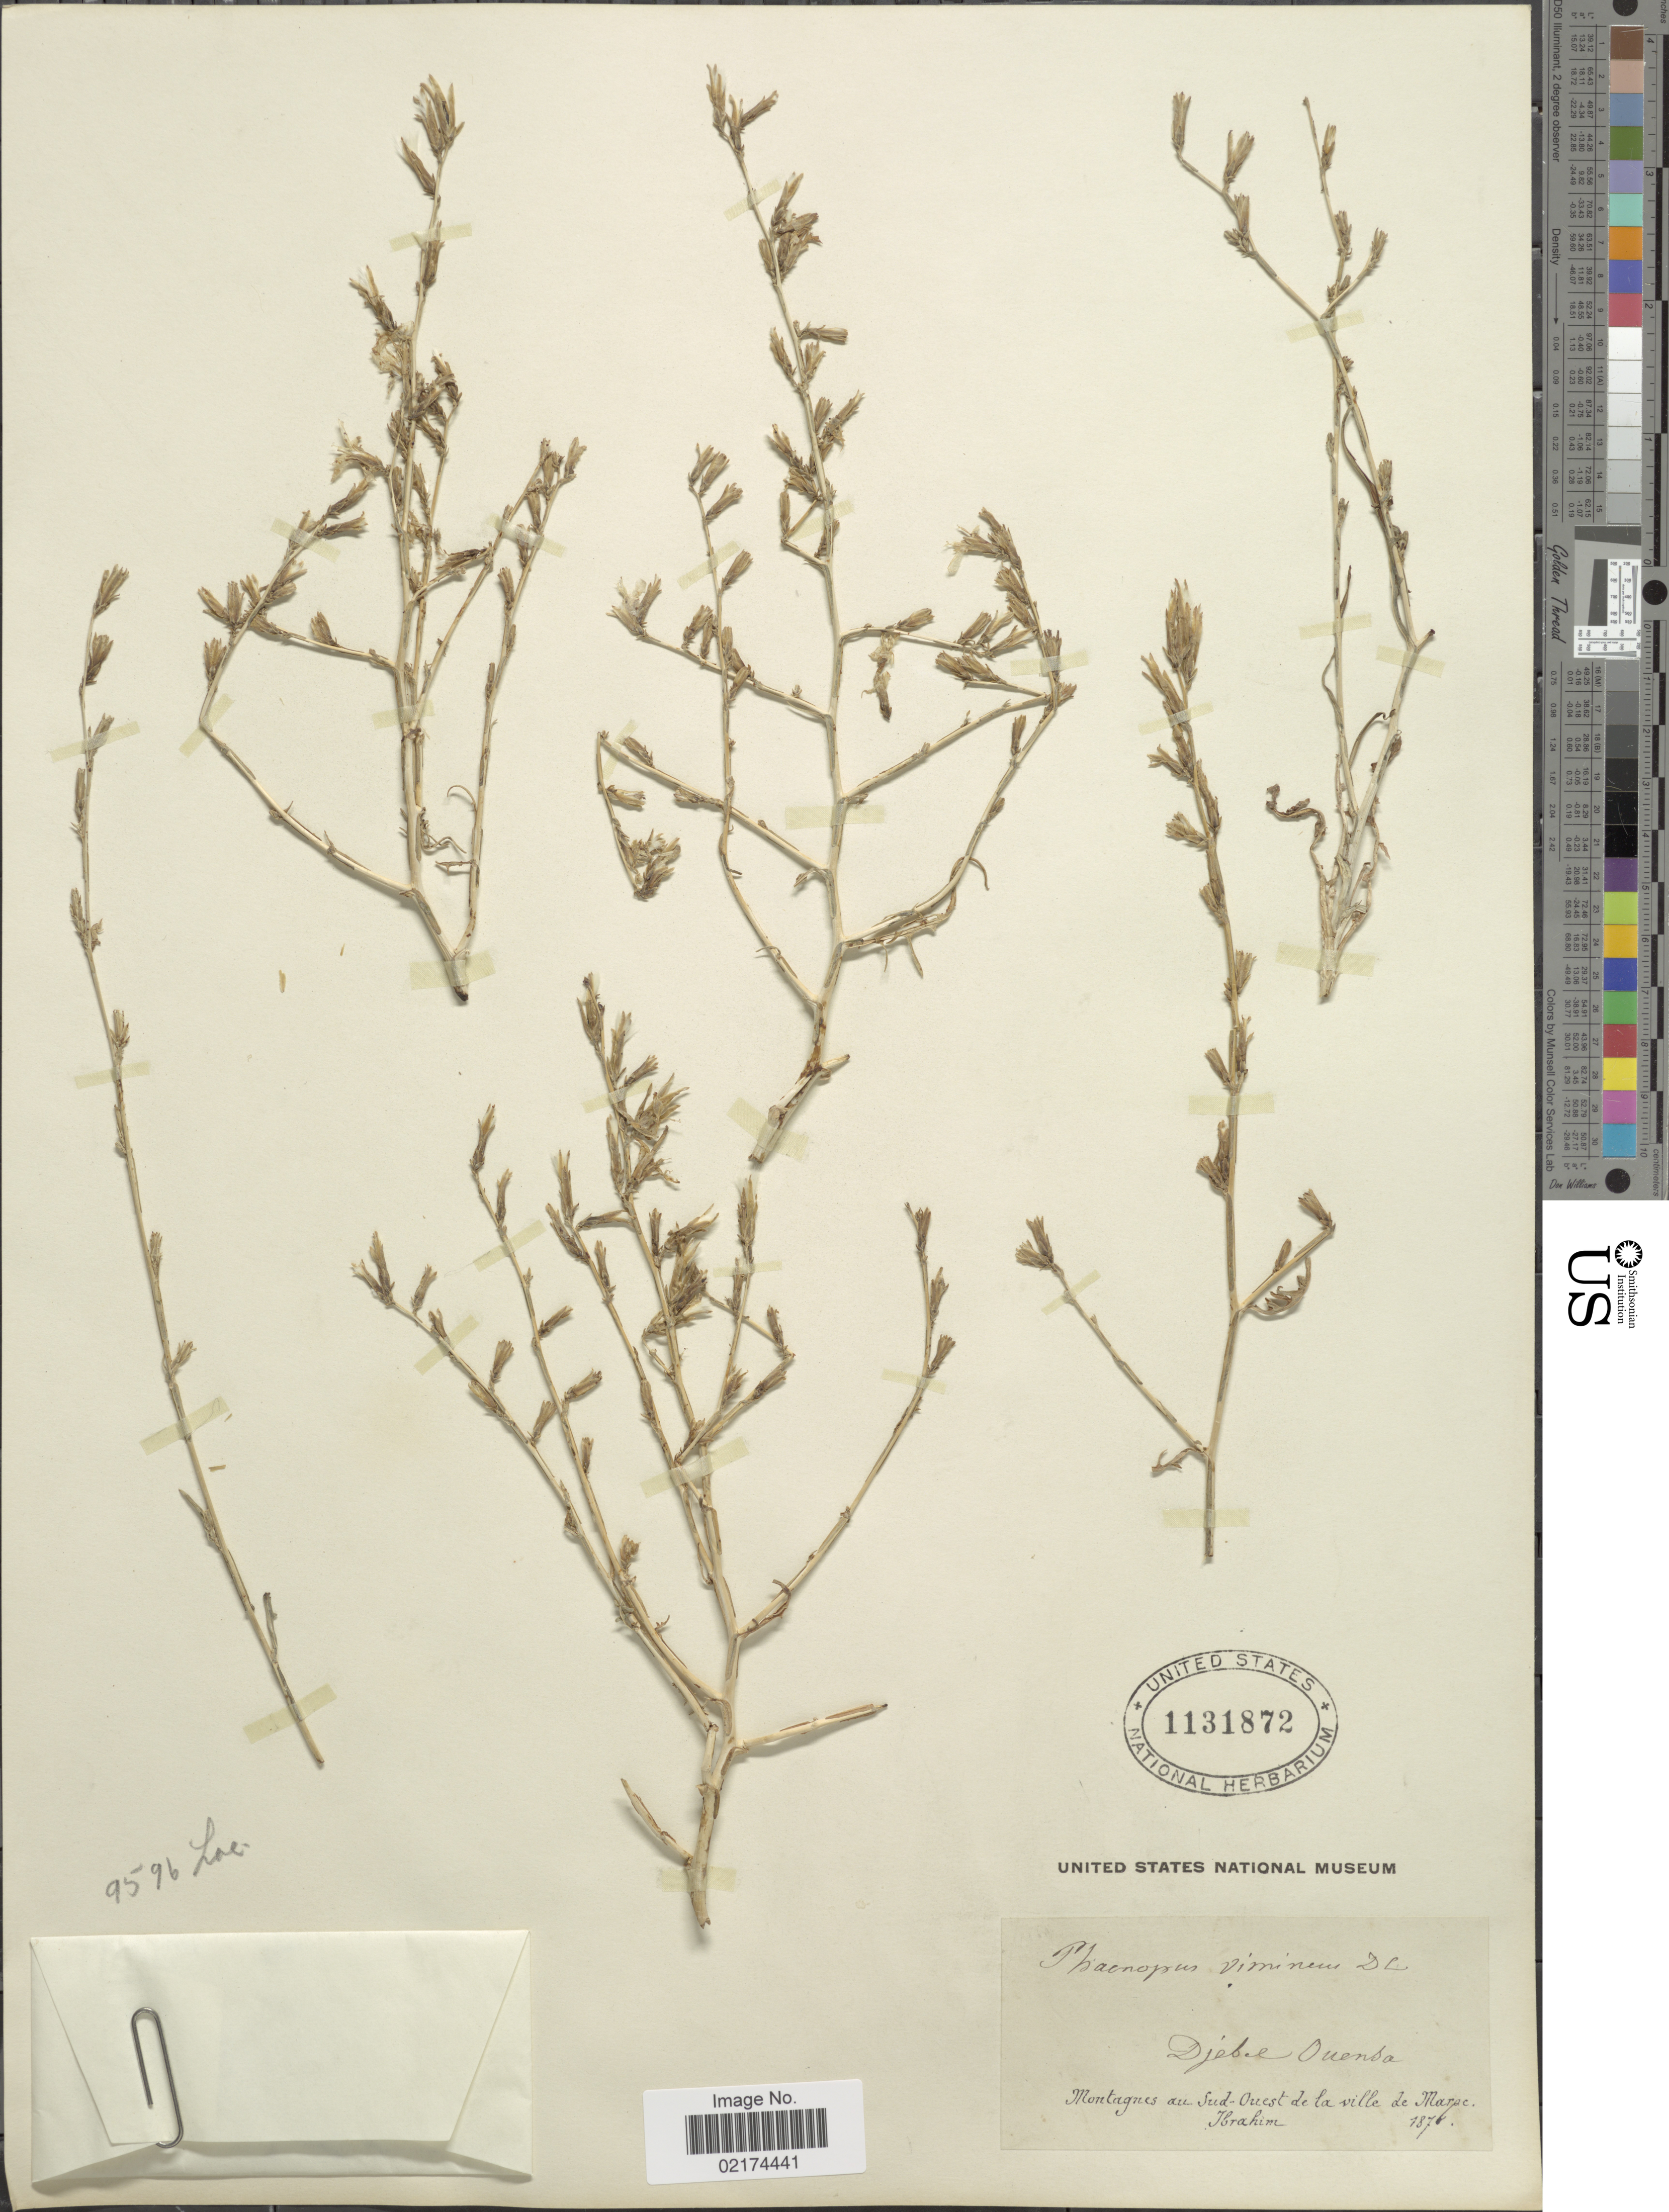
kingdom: Plantae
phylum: Tracheophyta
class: Magnoliopsida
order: Asterales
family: Asteraceae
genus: Lactuca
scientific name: Lactuca viminea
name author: (L.) J. Presl & C. Presl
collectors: -. Ibrahim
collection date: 1876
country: Morocco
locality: Djebel Ouensa, Montagnes au Sud-Ouest de la ville de Maroc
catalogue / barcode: US 1131872